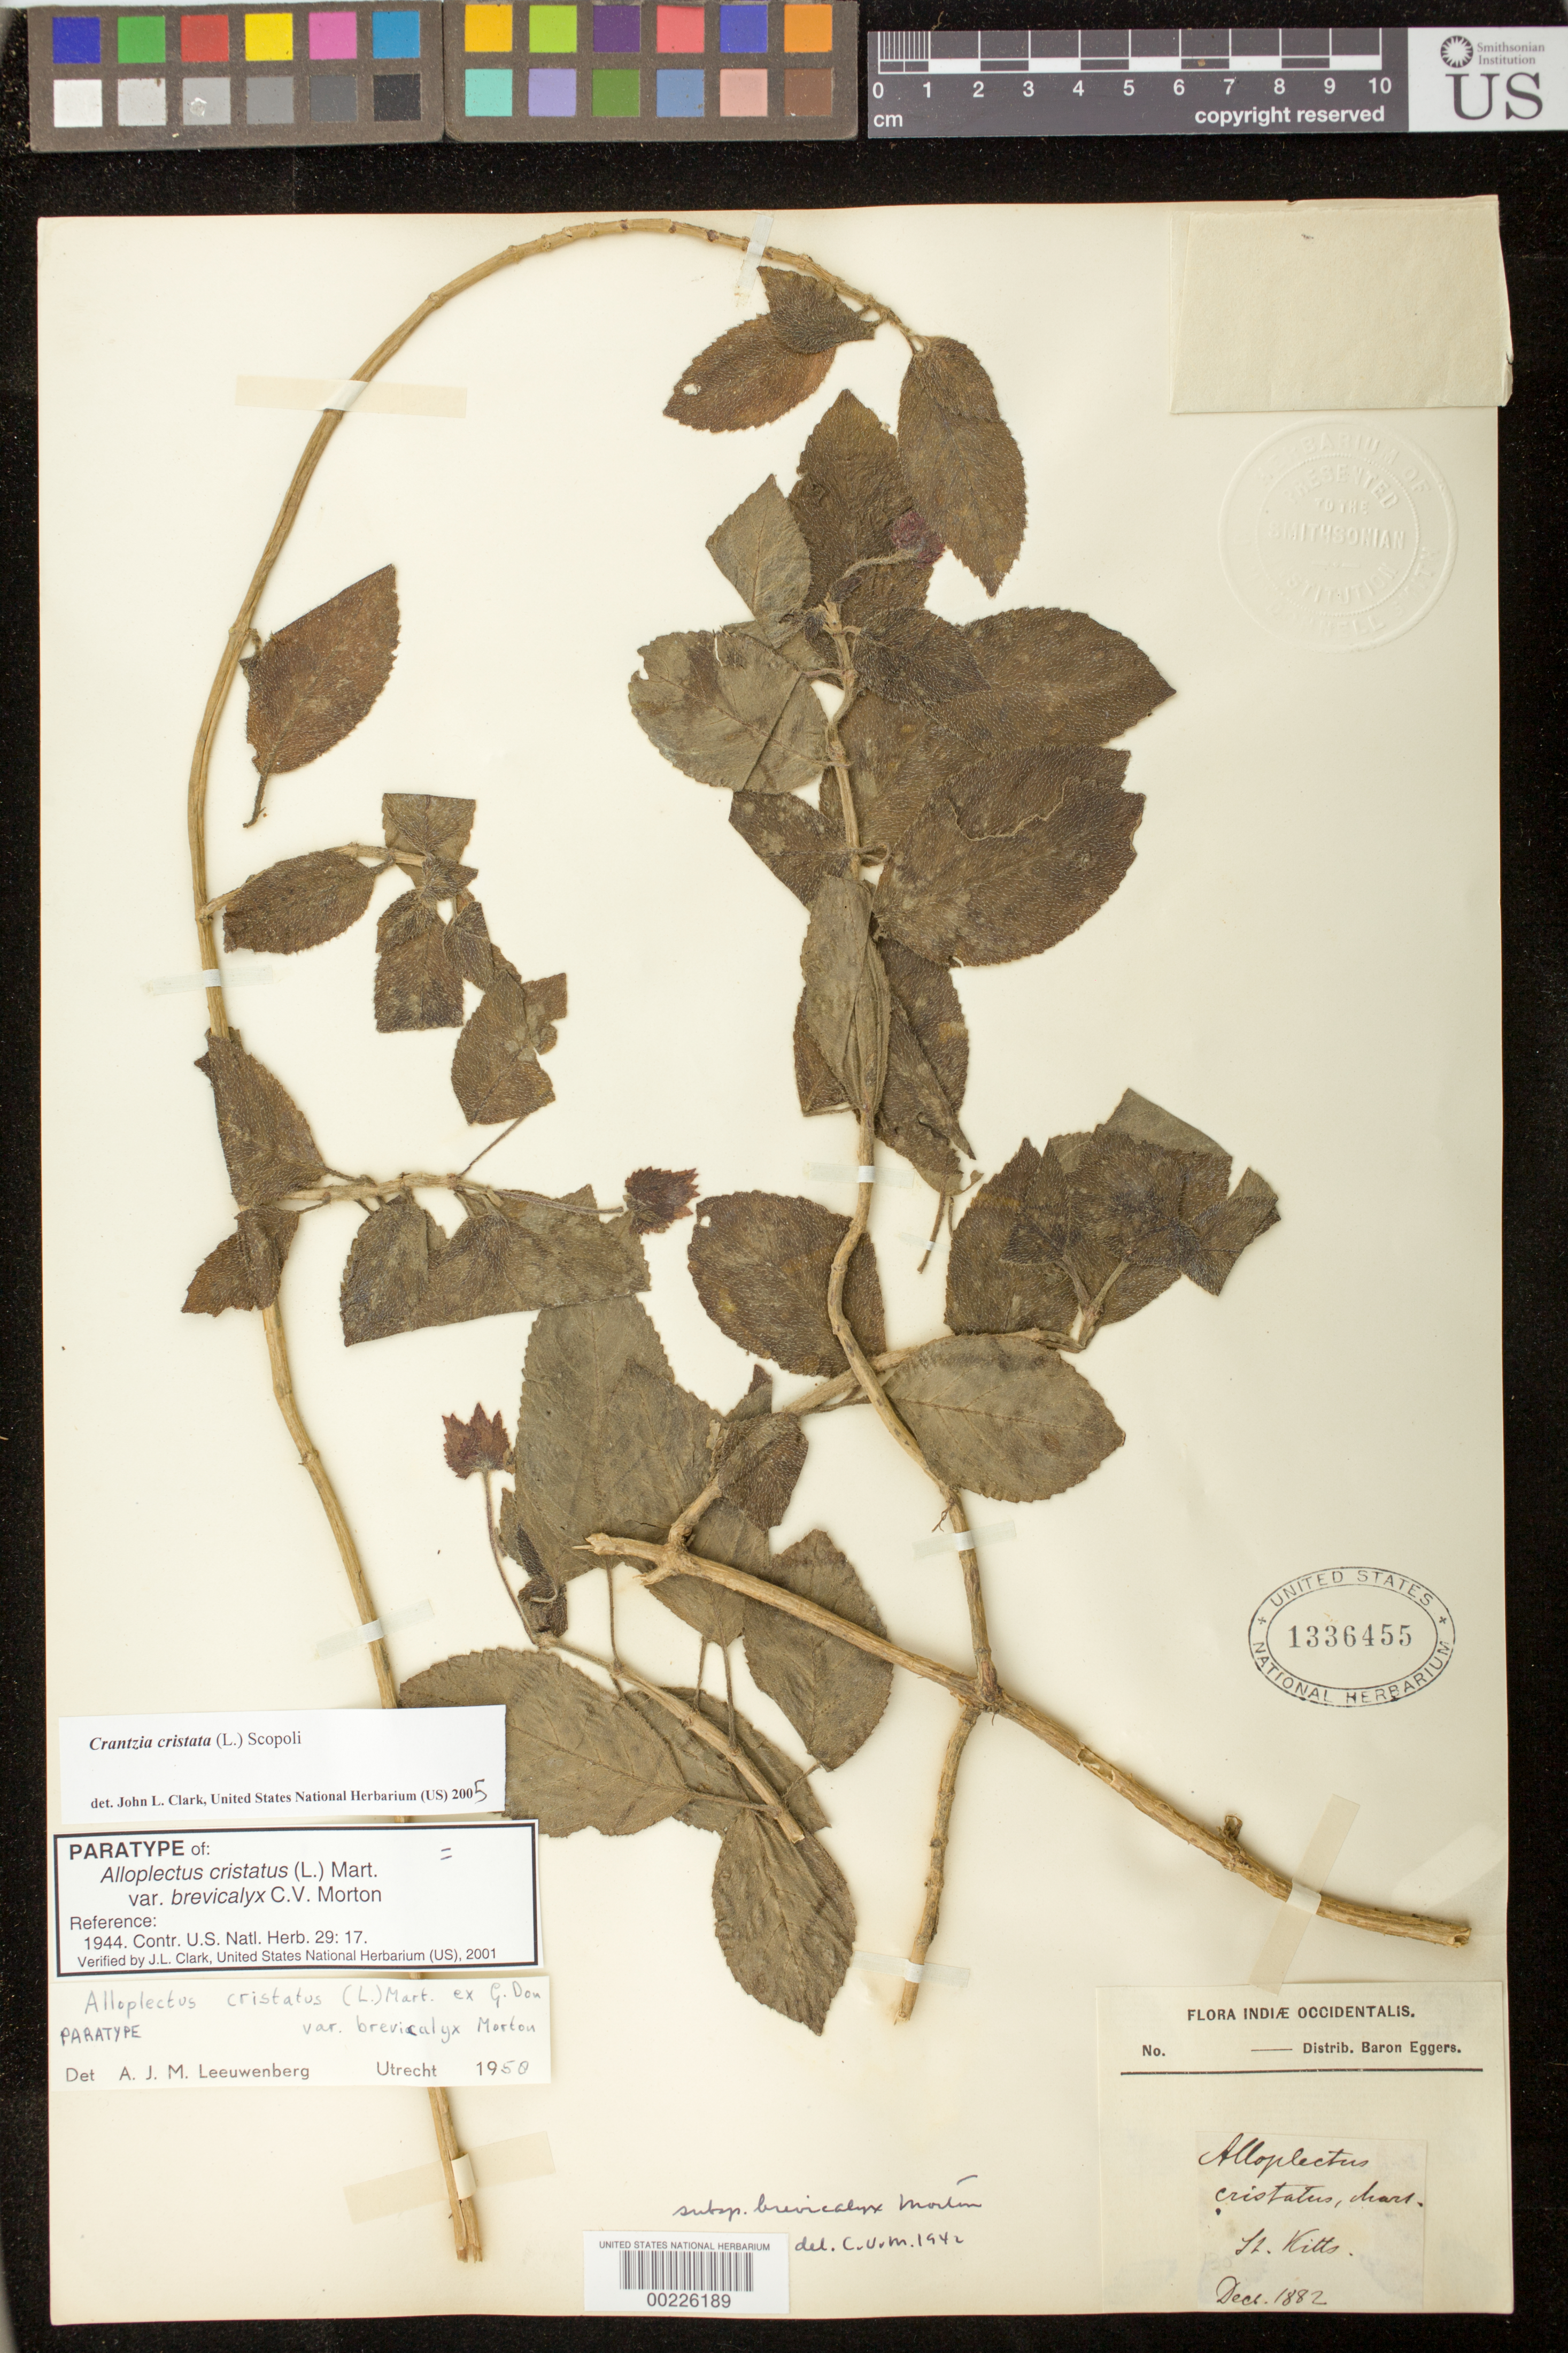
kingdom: Plantae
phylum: Tracheophyta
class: Magnoliopsida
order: Lamiales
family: Gesneriaceae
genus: Crantzia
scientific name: Crantzia cristata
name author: (L.) Scop. ex Fritsch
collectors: H. F. A. von Eggers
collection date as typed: Dec 1882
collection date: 1882-12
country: St. Christopher-Nevis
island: St. Christopher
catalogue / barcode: US 1336455